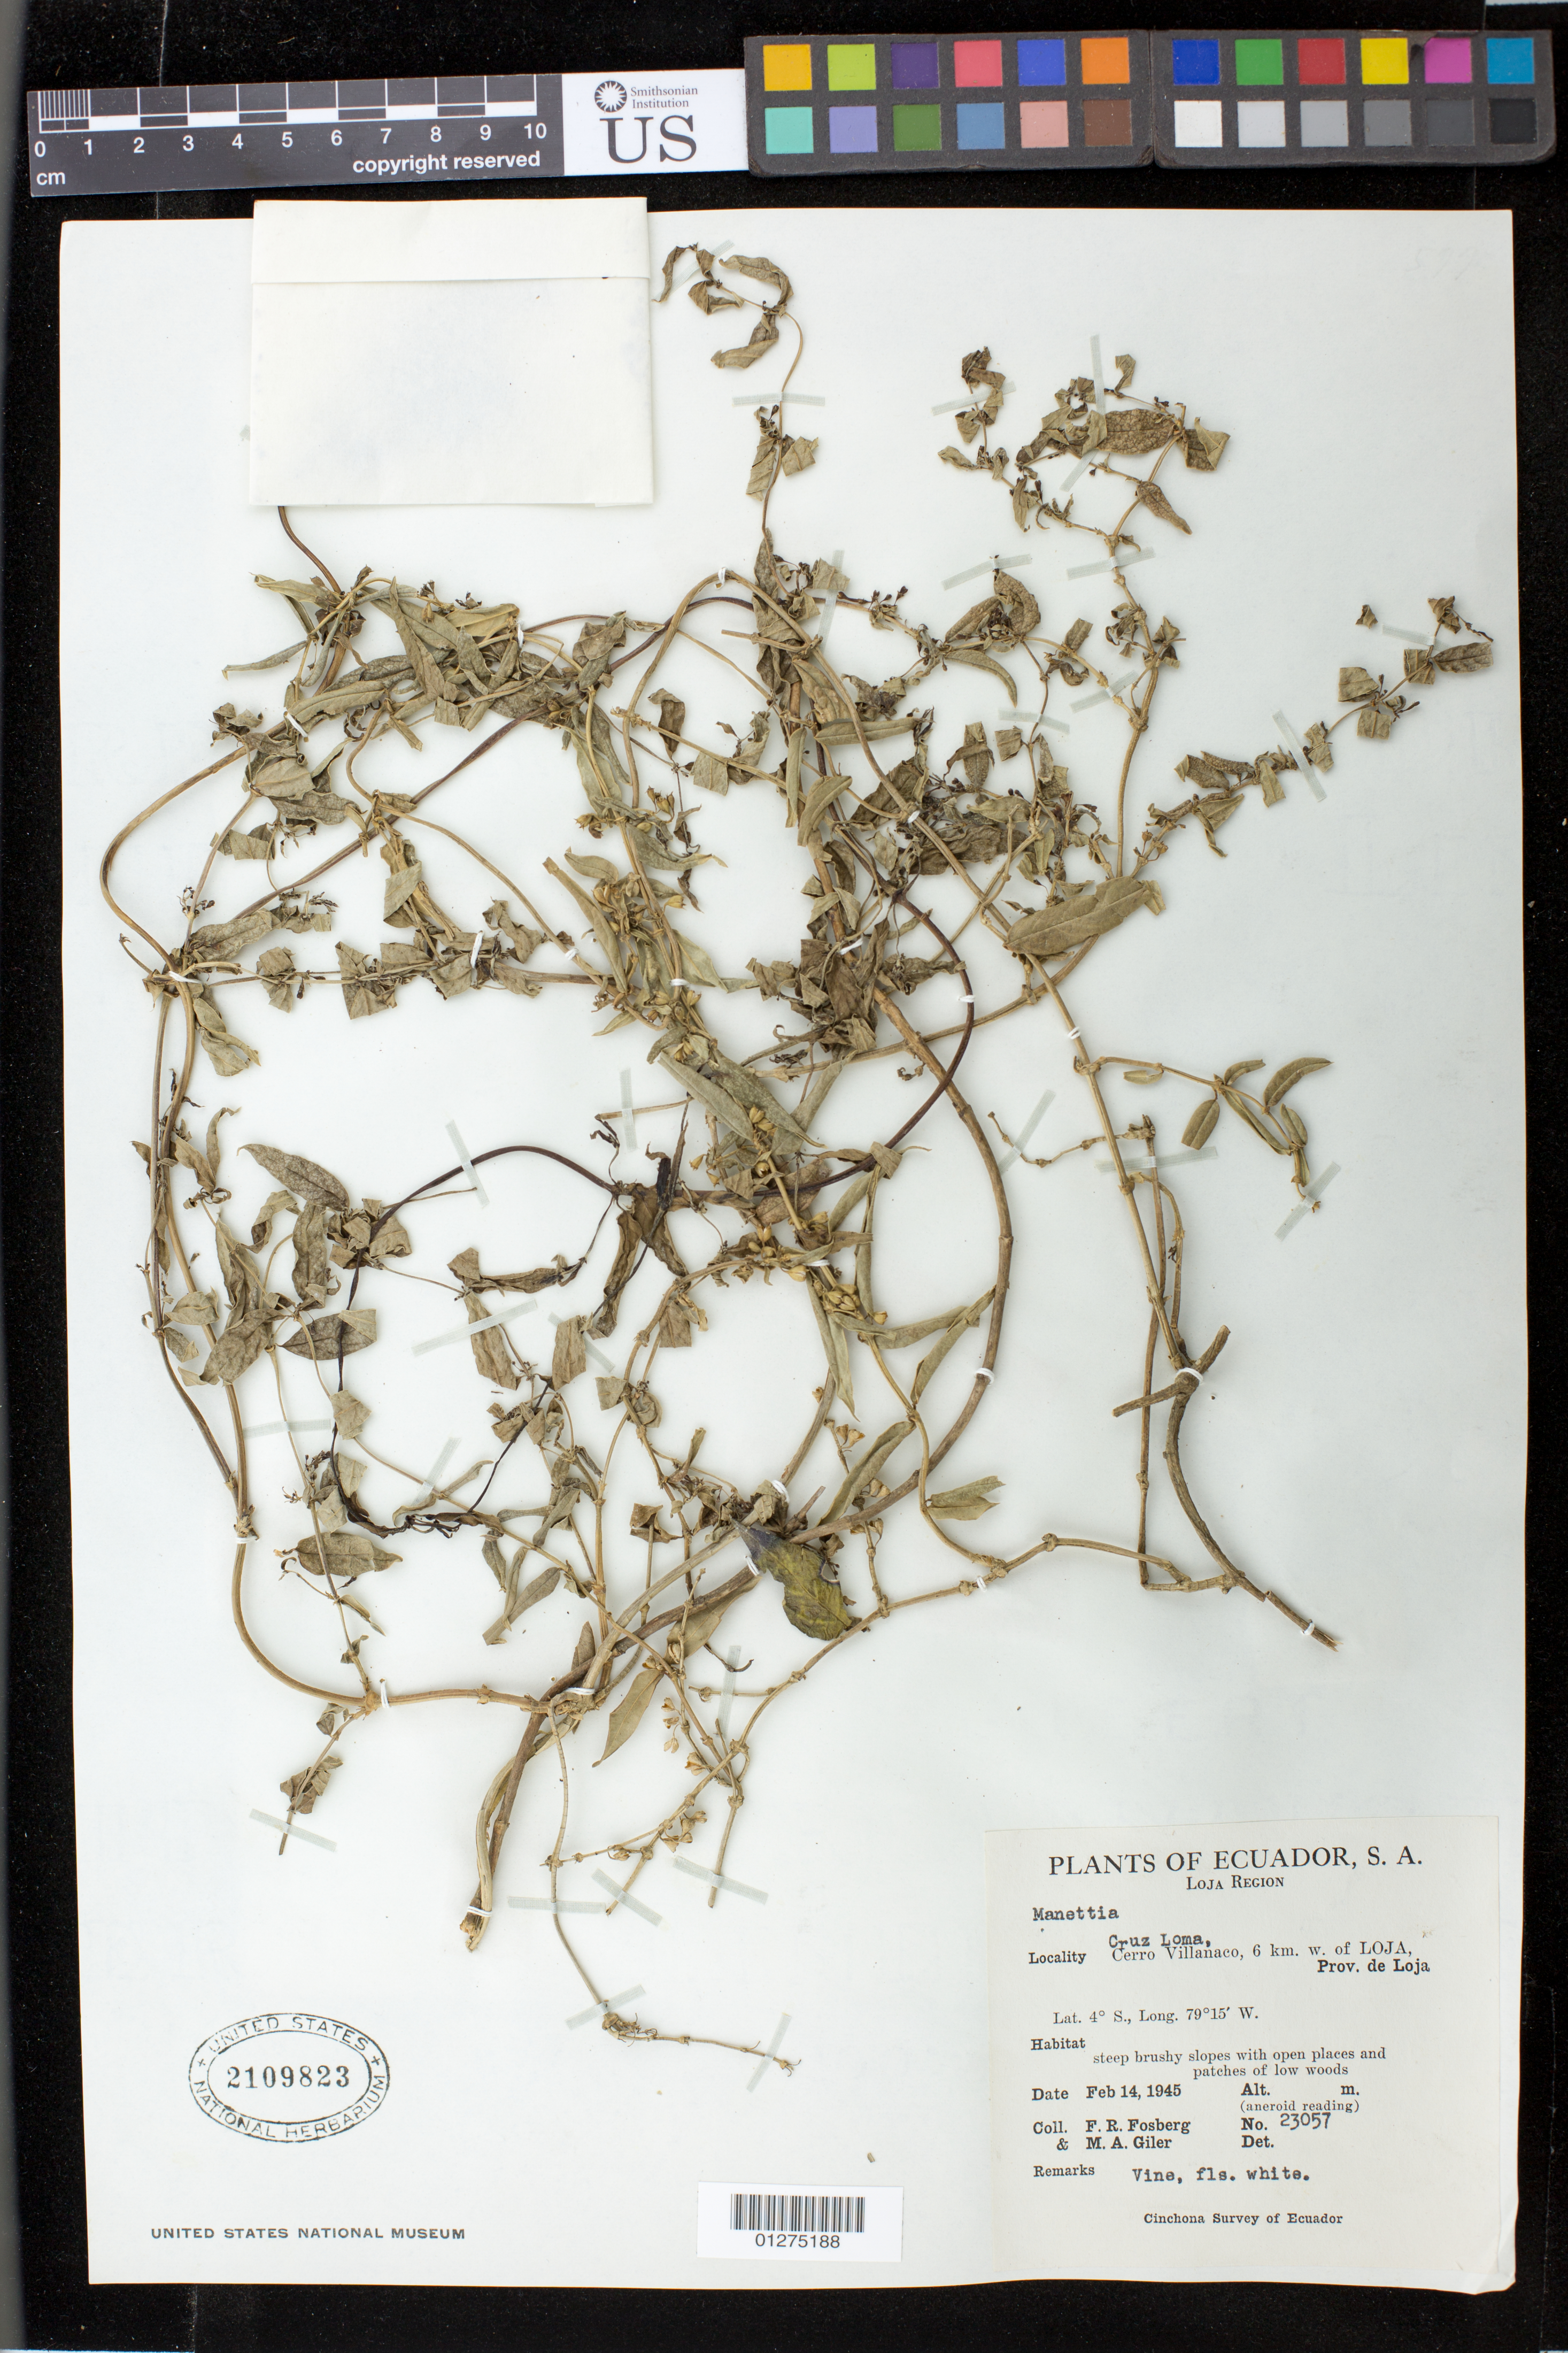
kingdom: Plantae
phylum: Tracheophyta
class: Magnoliopsida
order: Gentianales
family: Rubiaceae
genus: Manettia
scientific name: Manettia sp.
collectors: F. R. Fosberg & M. Gíler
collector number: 23057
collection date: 1945-02-14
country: Ecuador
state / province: Loja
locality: Cruz Loma. Cerro Villanaco, 6 km. w. of Loja.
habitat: steep brushy slopes with open places and patches of low woods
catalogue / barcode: US 2109823